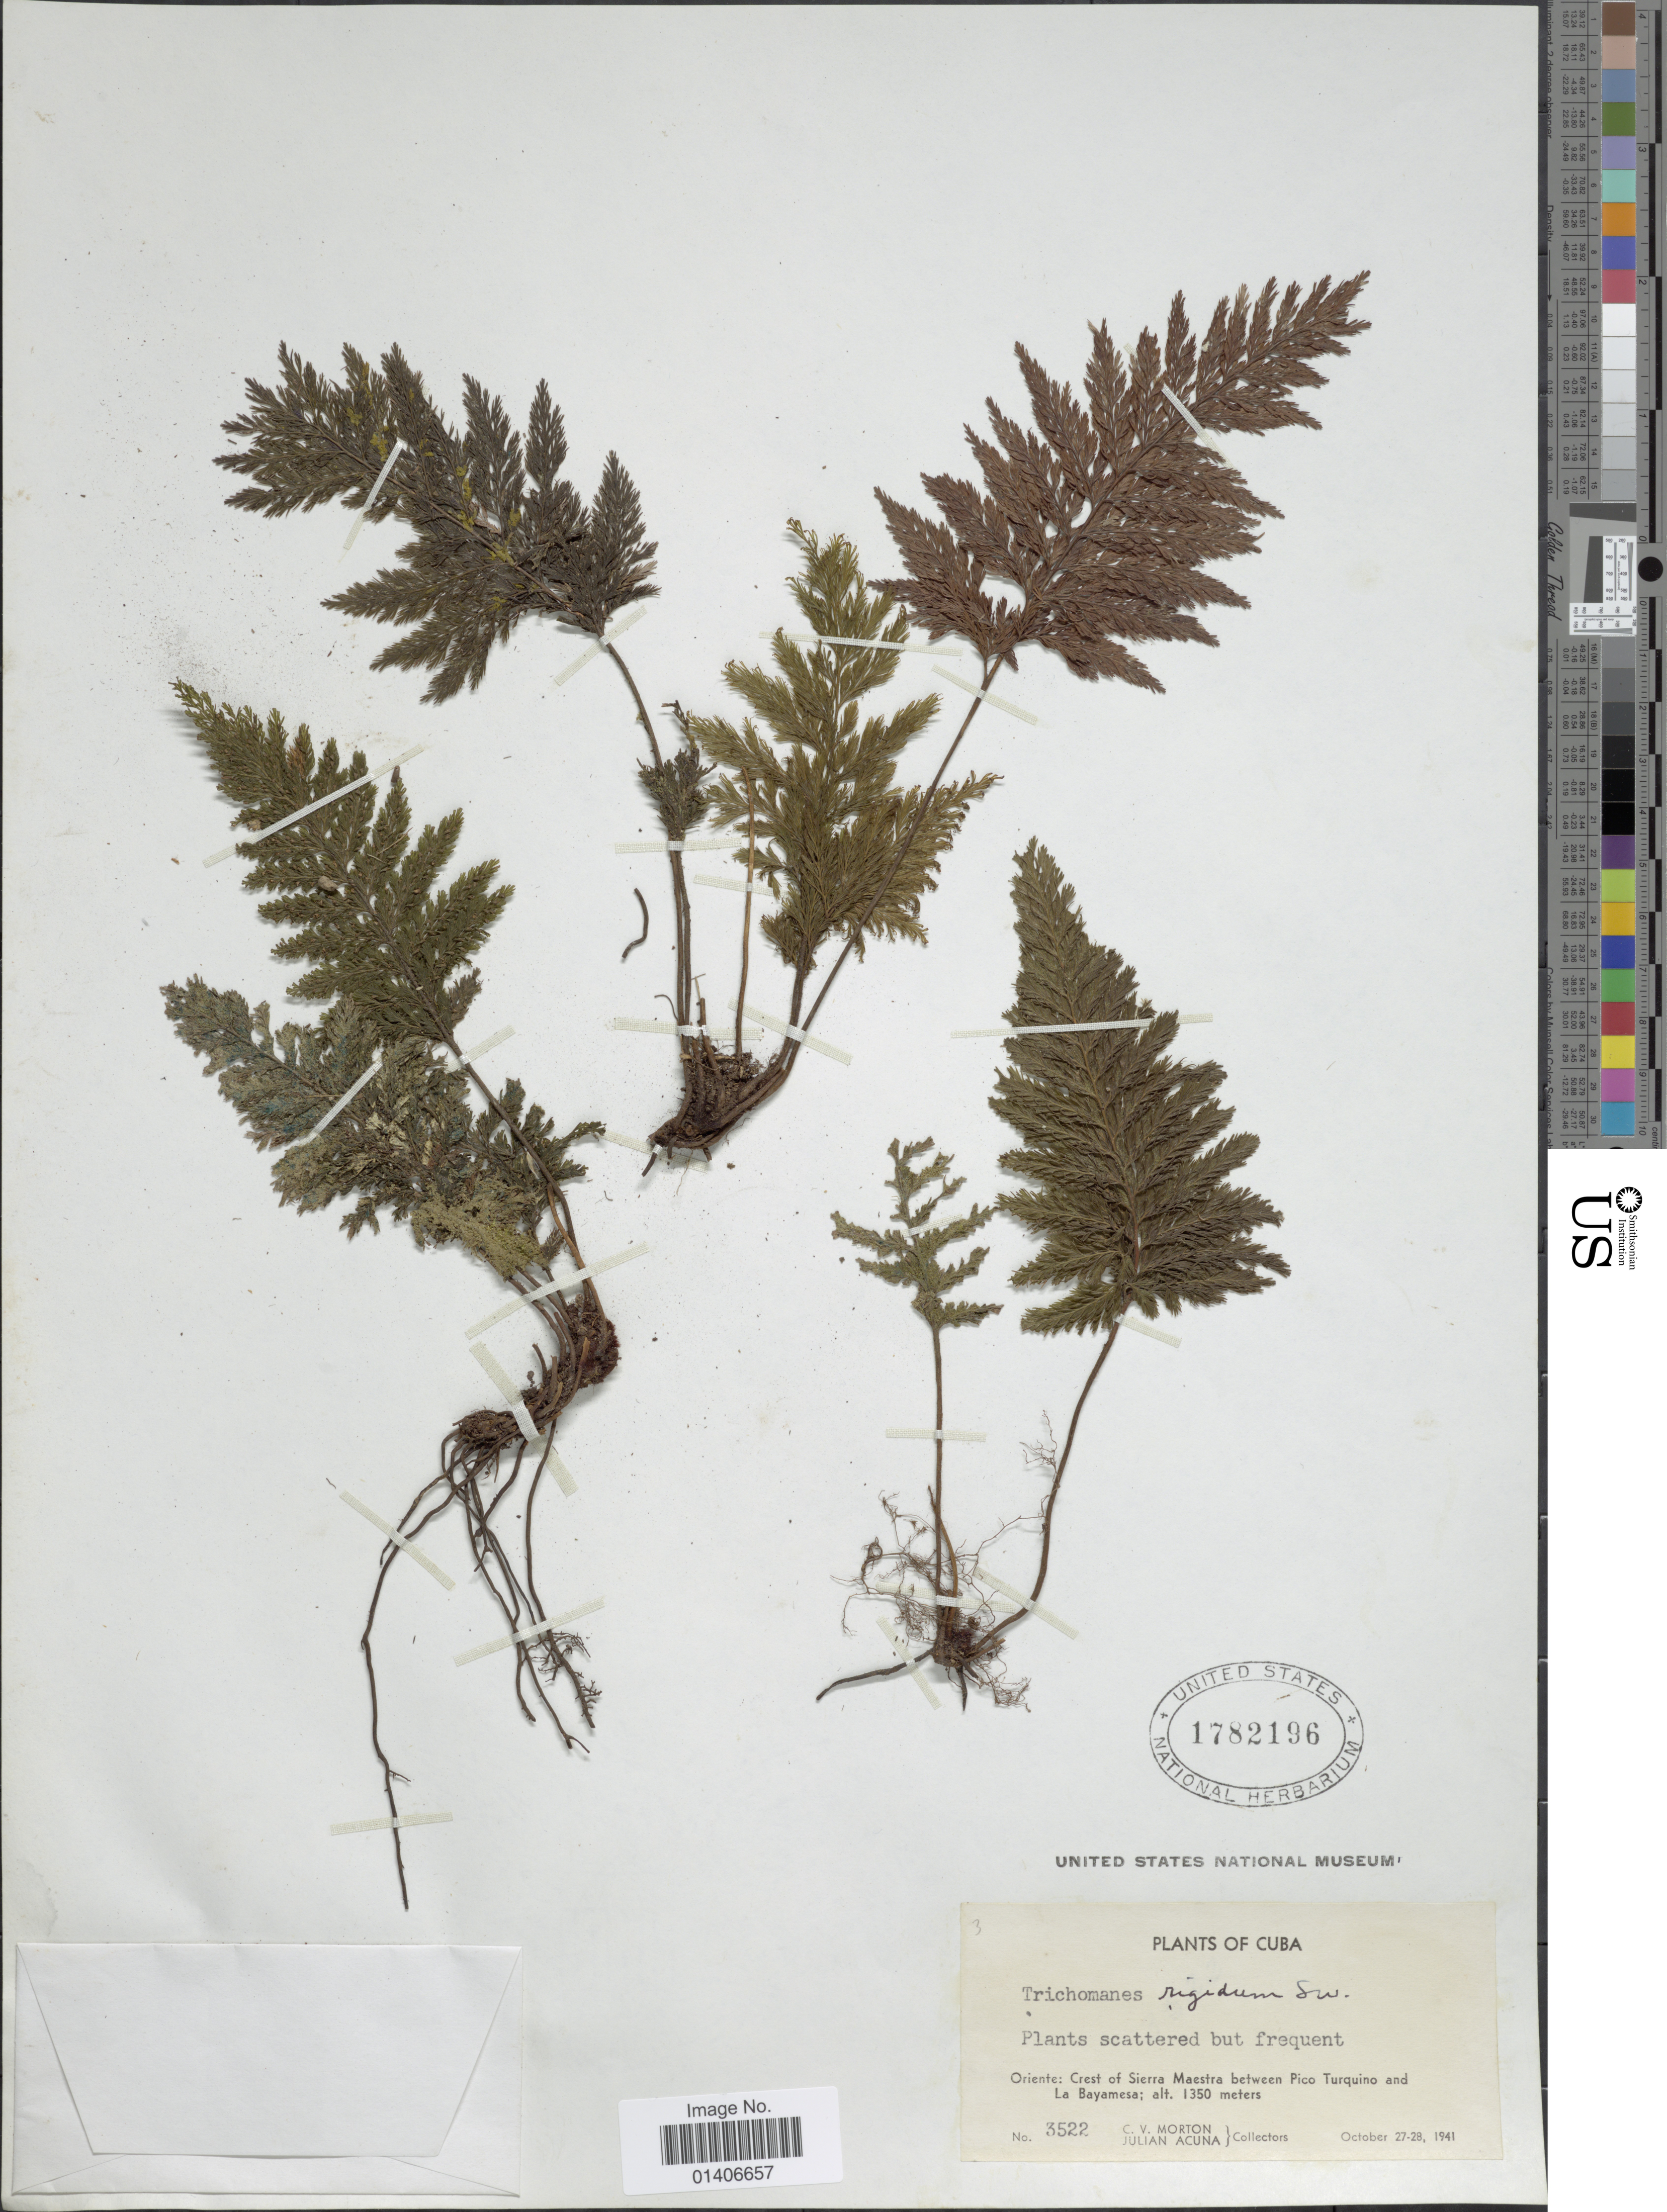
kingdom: Plantae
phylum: Tracheophyta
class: Polypodiopsida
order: Hymenophyllales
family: Hymenophyllaceae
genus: Abrodictyum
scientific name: Abrodictyum rigidum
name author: (Sw.) Ebihara & Dubuisson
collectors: C. V. Morton & J. B. Acuña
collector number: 3522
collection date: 1941-10-27/1941-10-28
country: Cuba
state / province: Oriente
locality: Crest of Sierra Maestra between Pico Turquino and La bayamesa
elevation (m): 1350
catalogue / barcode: US 1782196